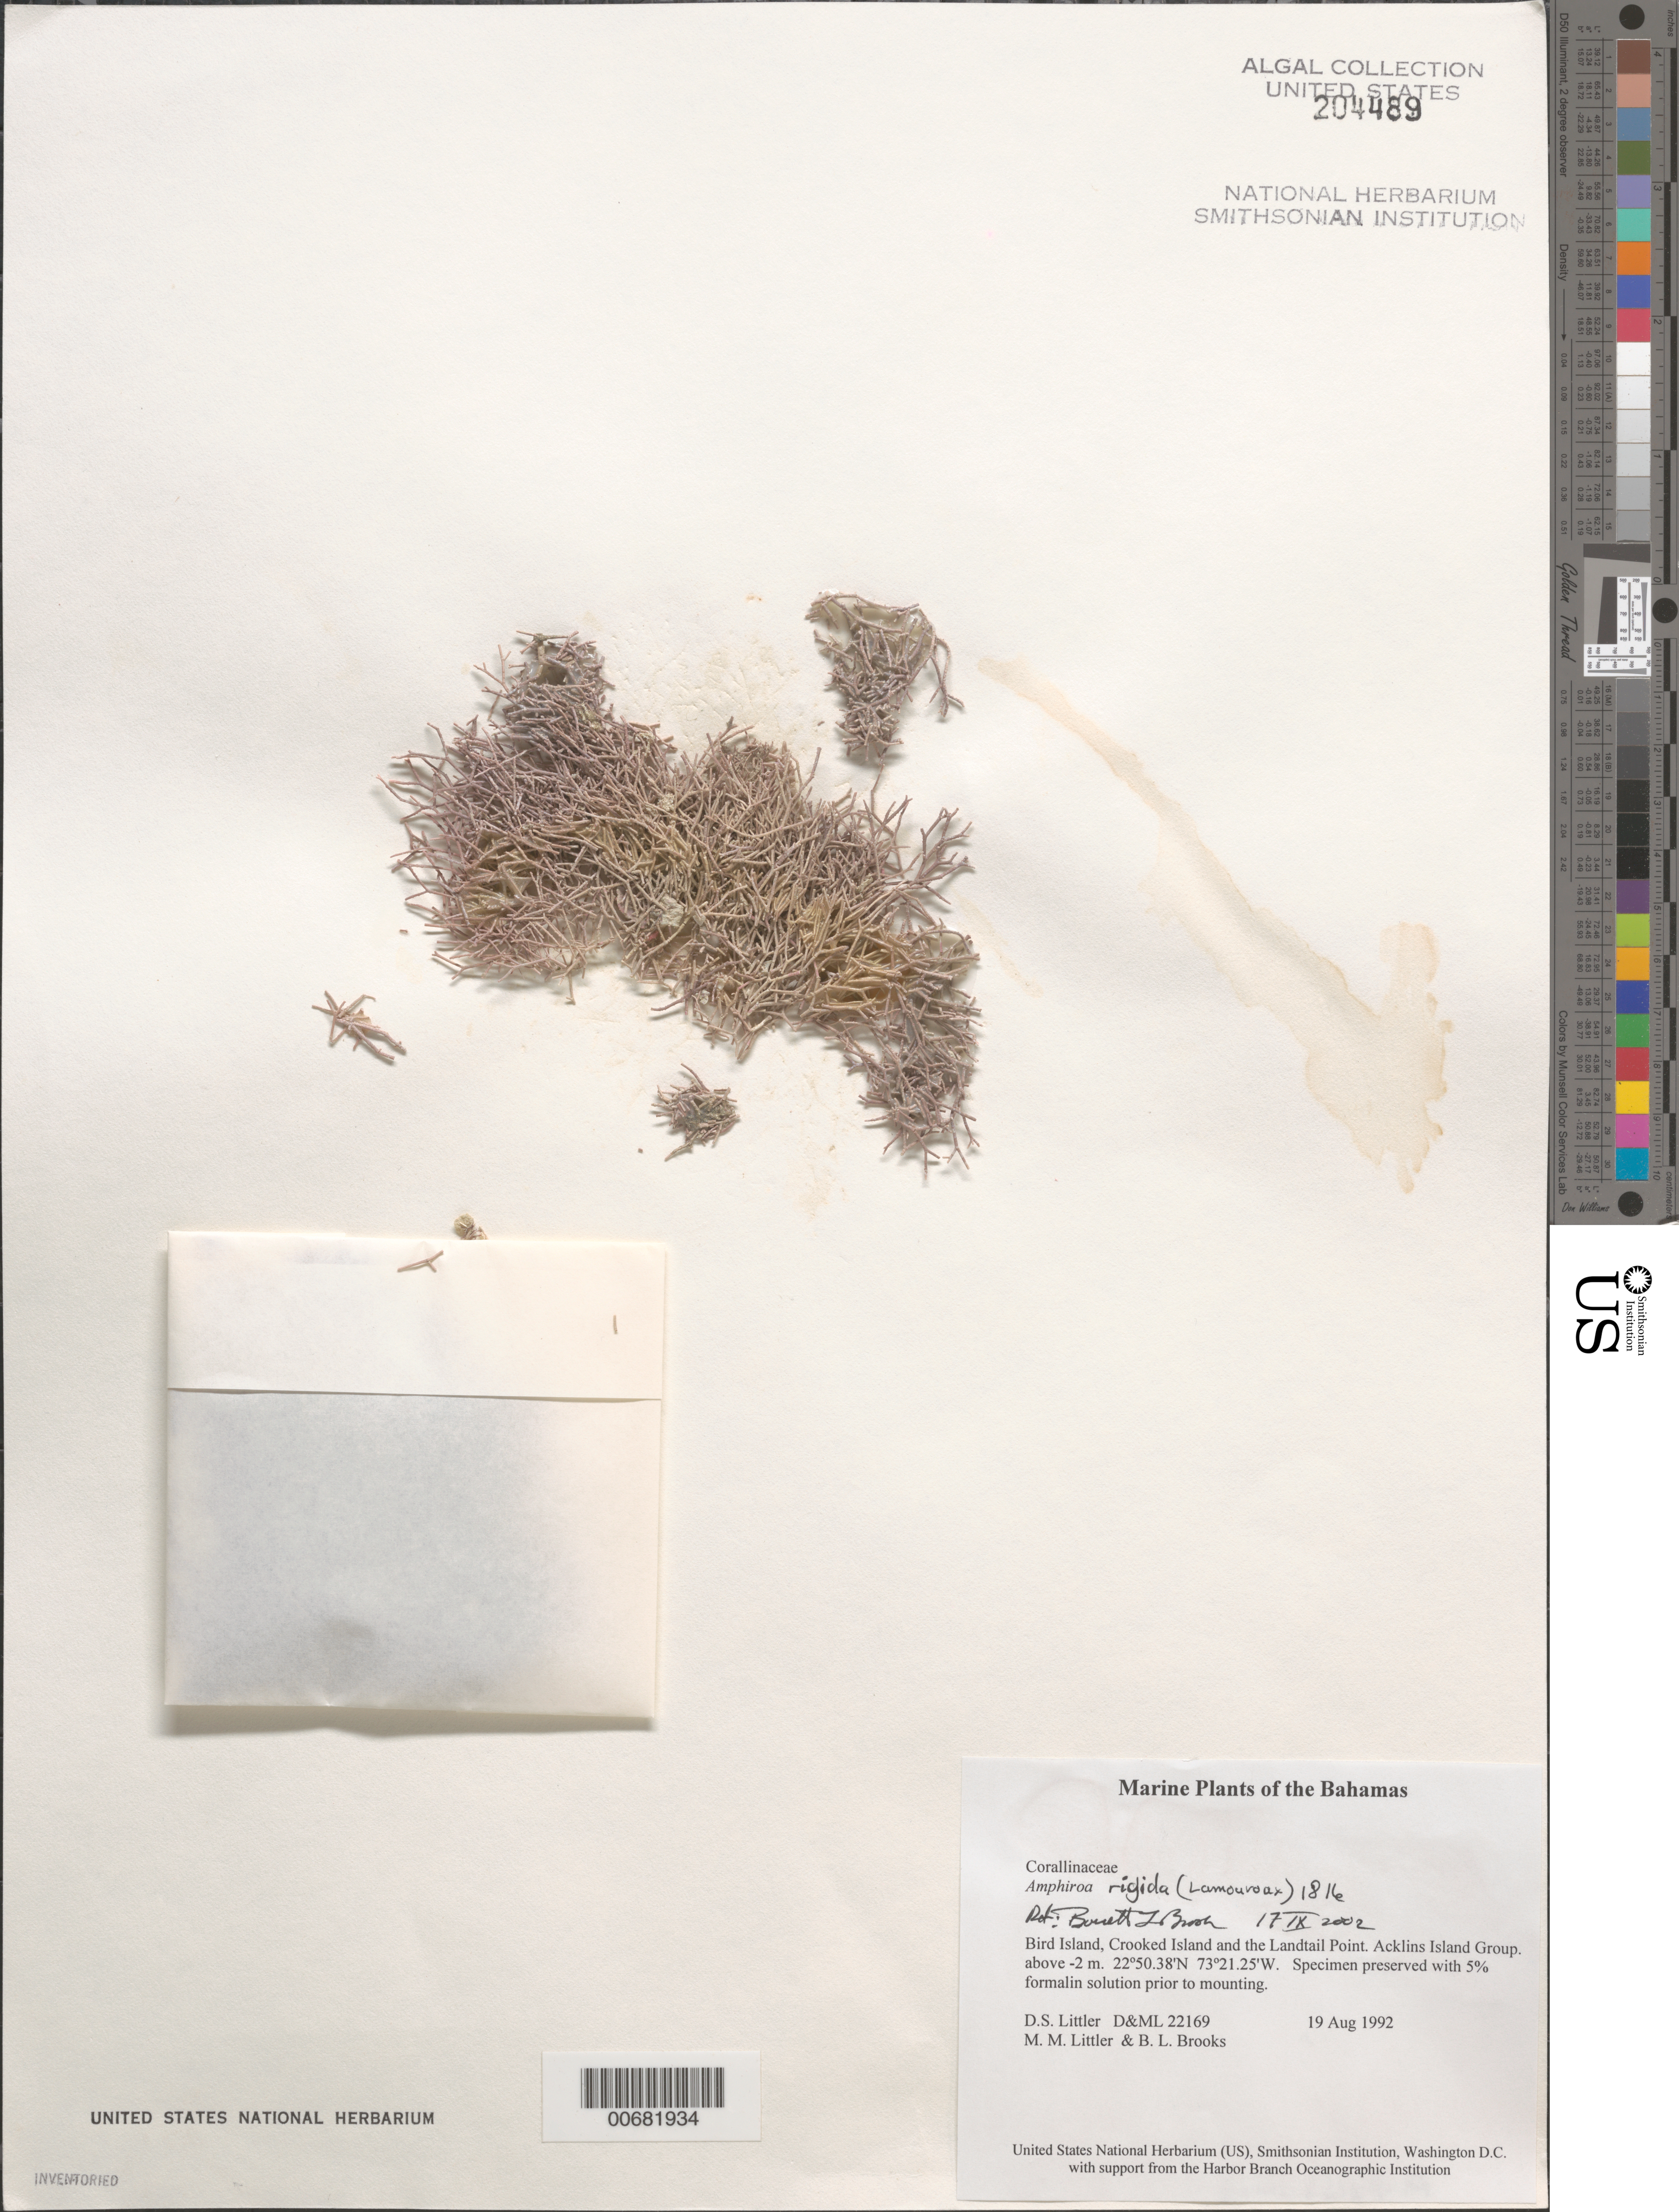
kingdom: Plantae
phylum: Rhodophyta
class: Florideophyceae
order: Corallinales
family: Lithophyllaceae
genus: Amphiroa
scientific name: Amphiroa rigida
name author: W.R. Taylor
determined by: Brooks, B. L., (BOT), Smithsonian Institution - National Museum of Natural History (UNITED STATES)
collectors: D. S. Littler, M. M. Littler & B. Brooks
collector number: D&ML 22169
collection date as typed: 19 Aug 1992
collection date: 1992-08-19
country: Bahamas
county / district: Acklins District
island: Bird Island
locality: And Crooked Island and Landtail Point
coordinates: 22 50.38' N, 73 21.25' W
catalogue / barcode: US 204489